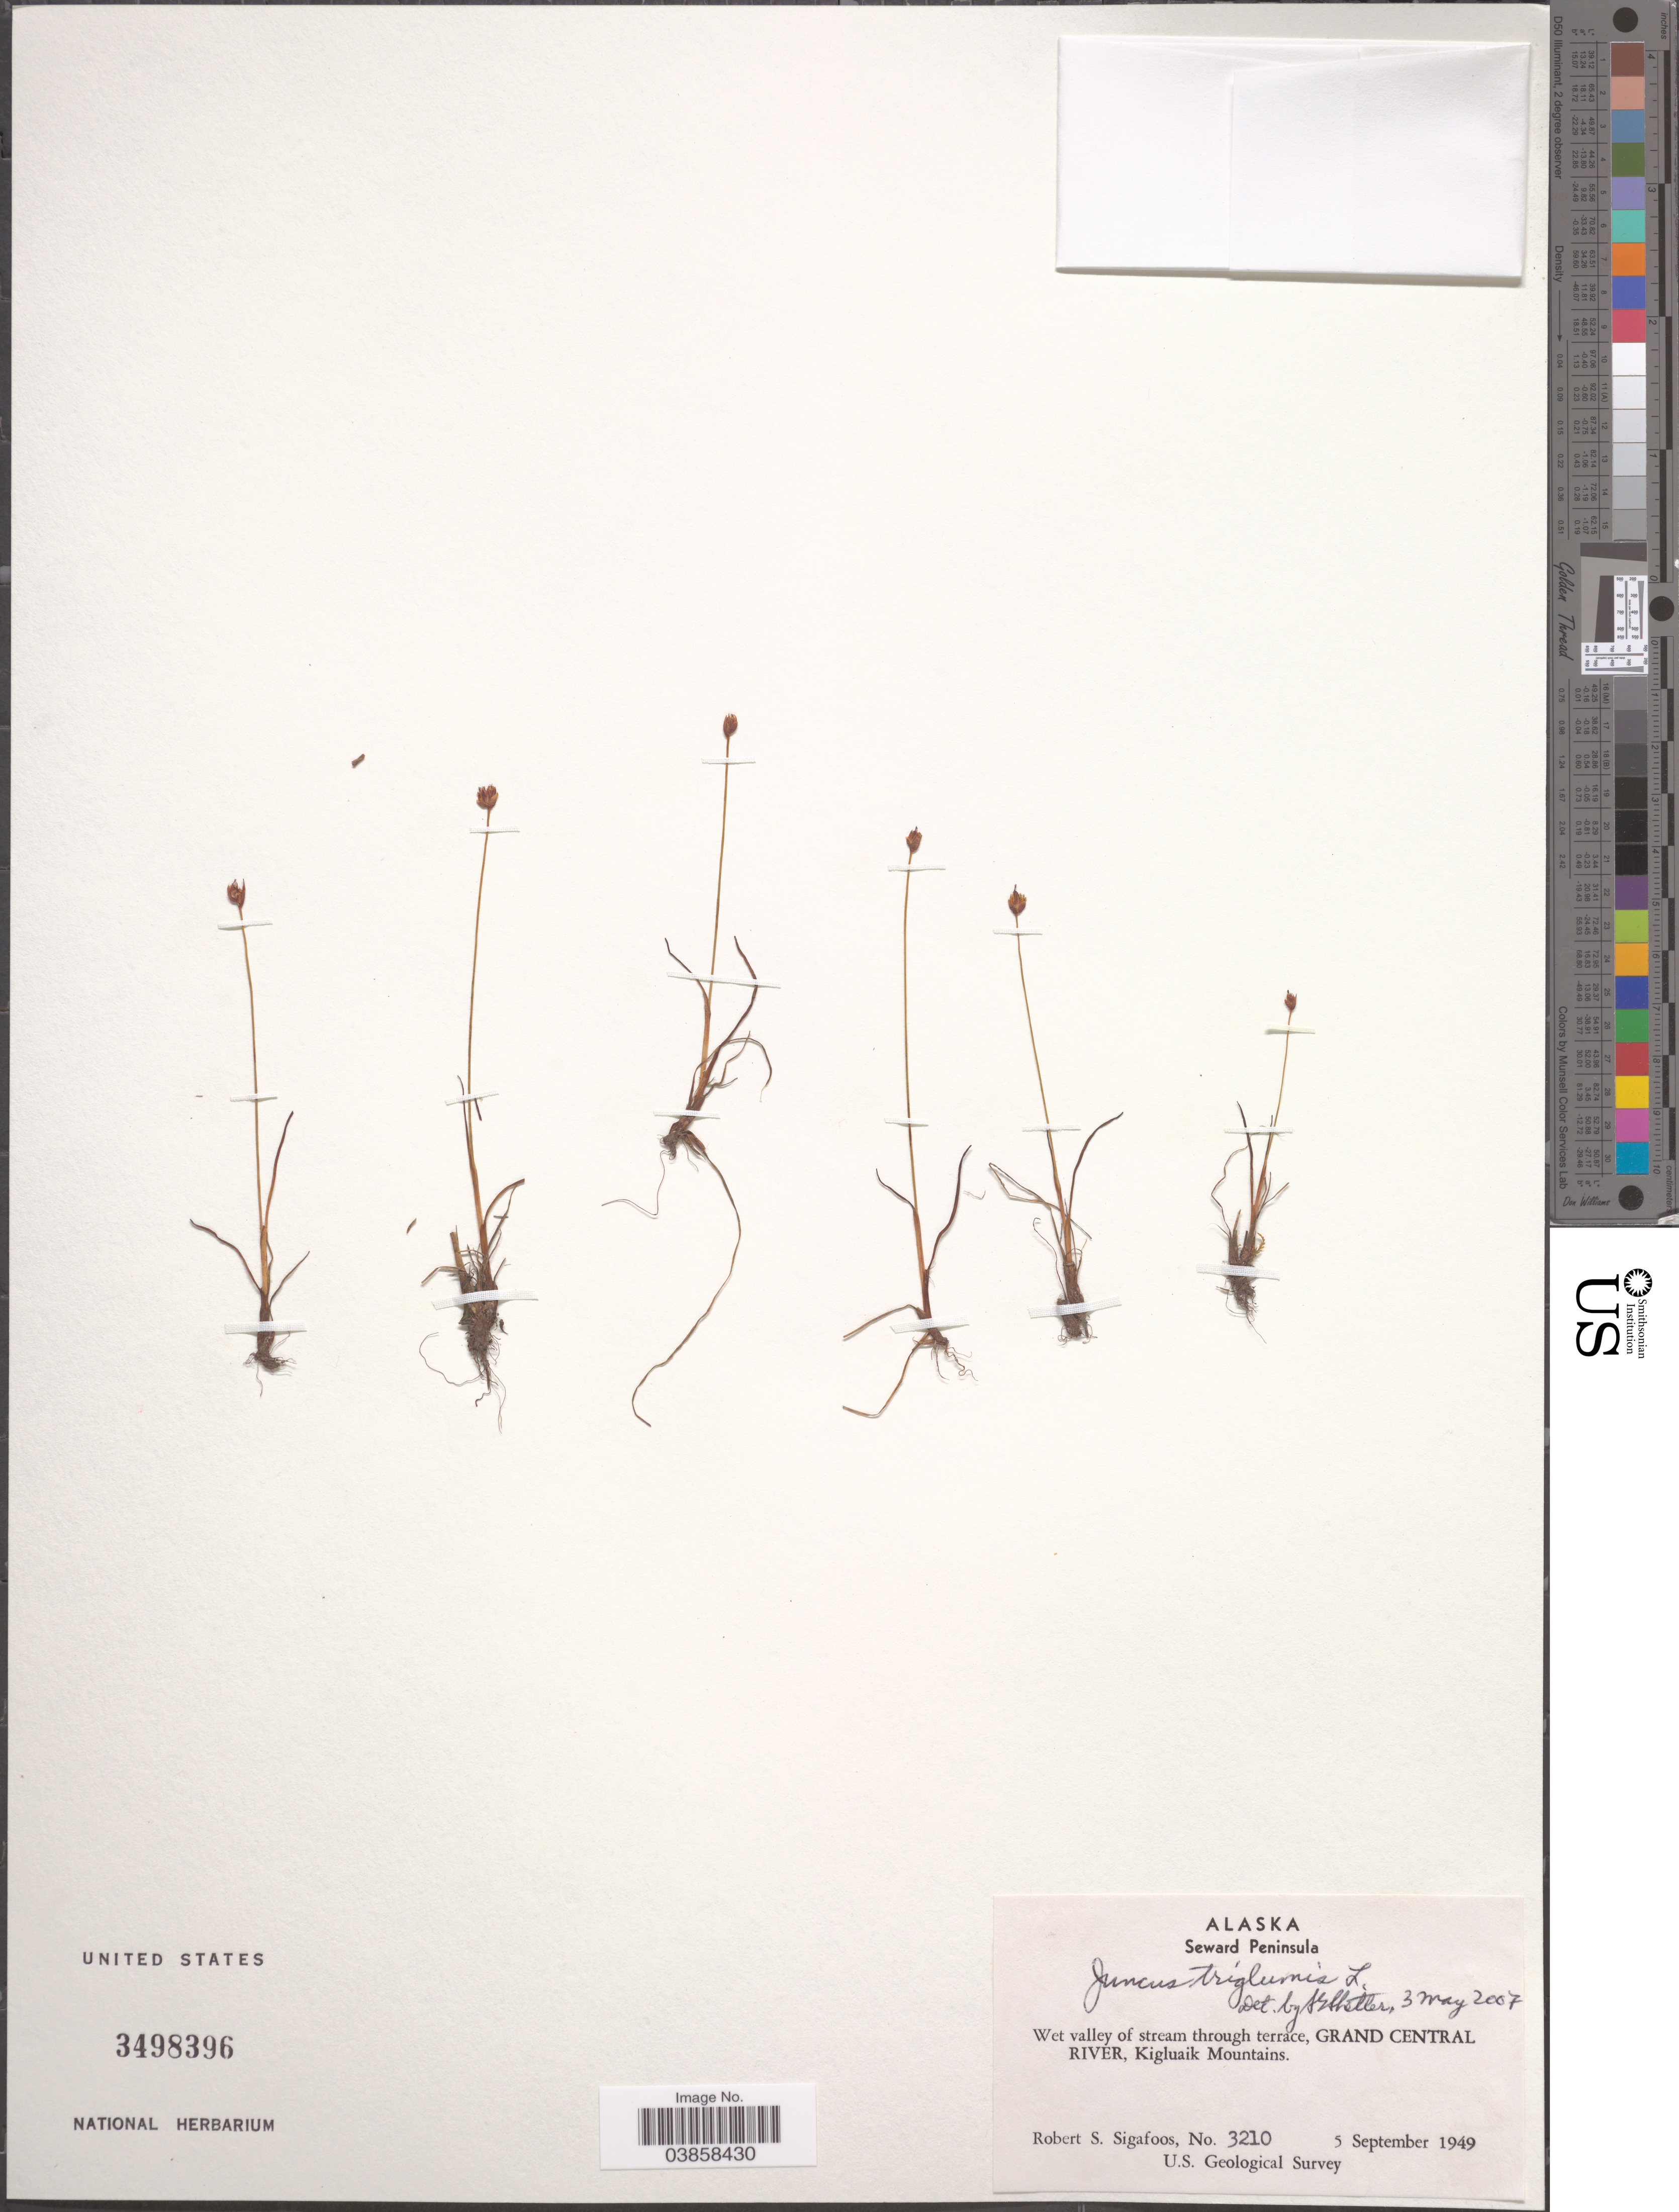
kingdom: Plantae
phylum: Tracheophyta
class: Liliopsida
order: Poales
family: Juncaceae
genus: Juncus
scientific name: Juncus triglumis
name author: L.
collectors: R. Sigafoos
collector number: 3210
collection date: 1949-09-05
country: United States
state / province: Alaska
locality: Seward Peninsula. Wet valley of streeam through terrace, Grand Central River, Kigluaik Mountains.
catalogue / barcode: US 3498396